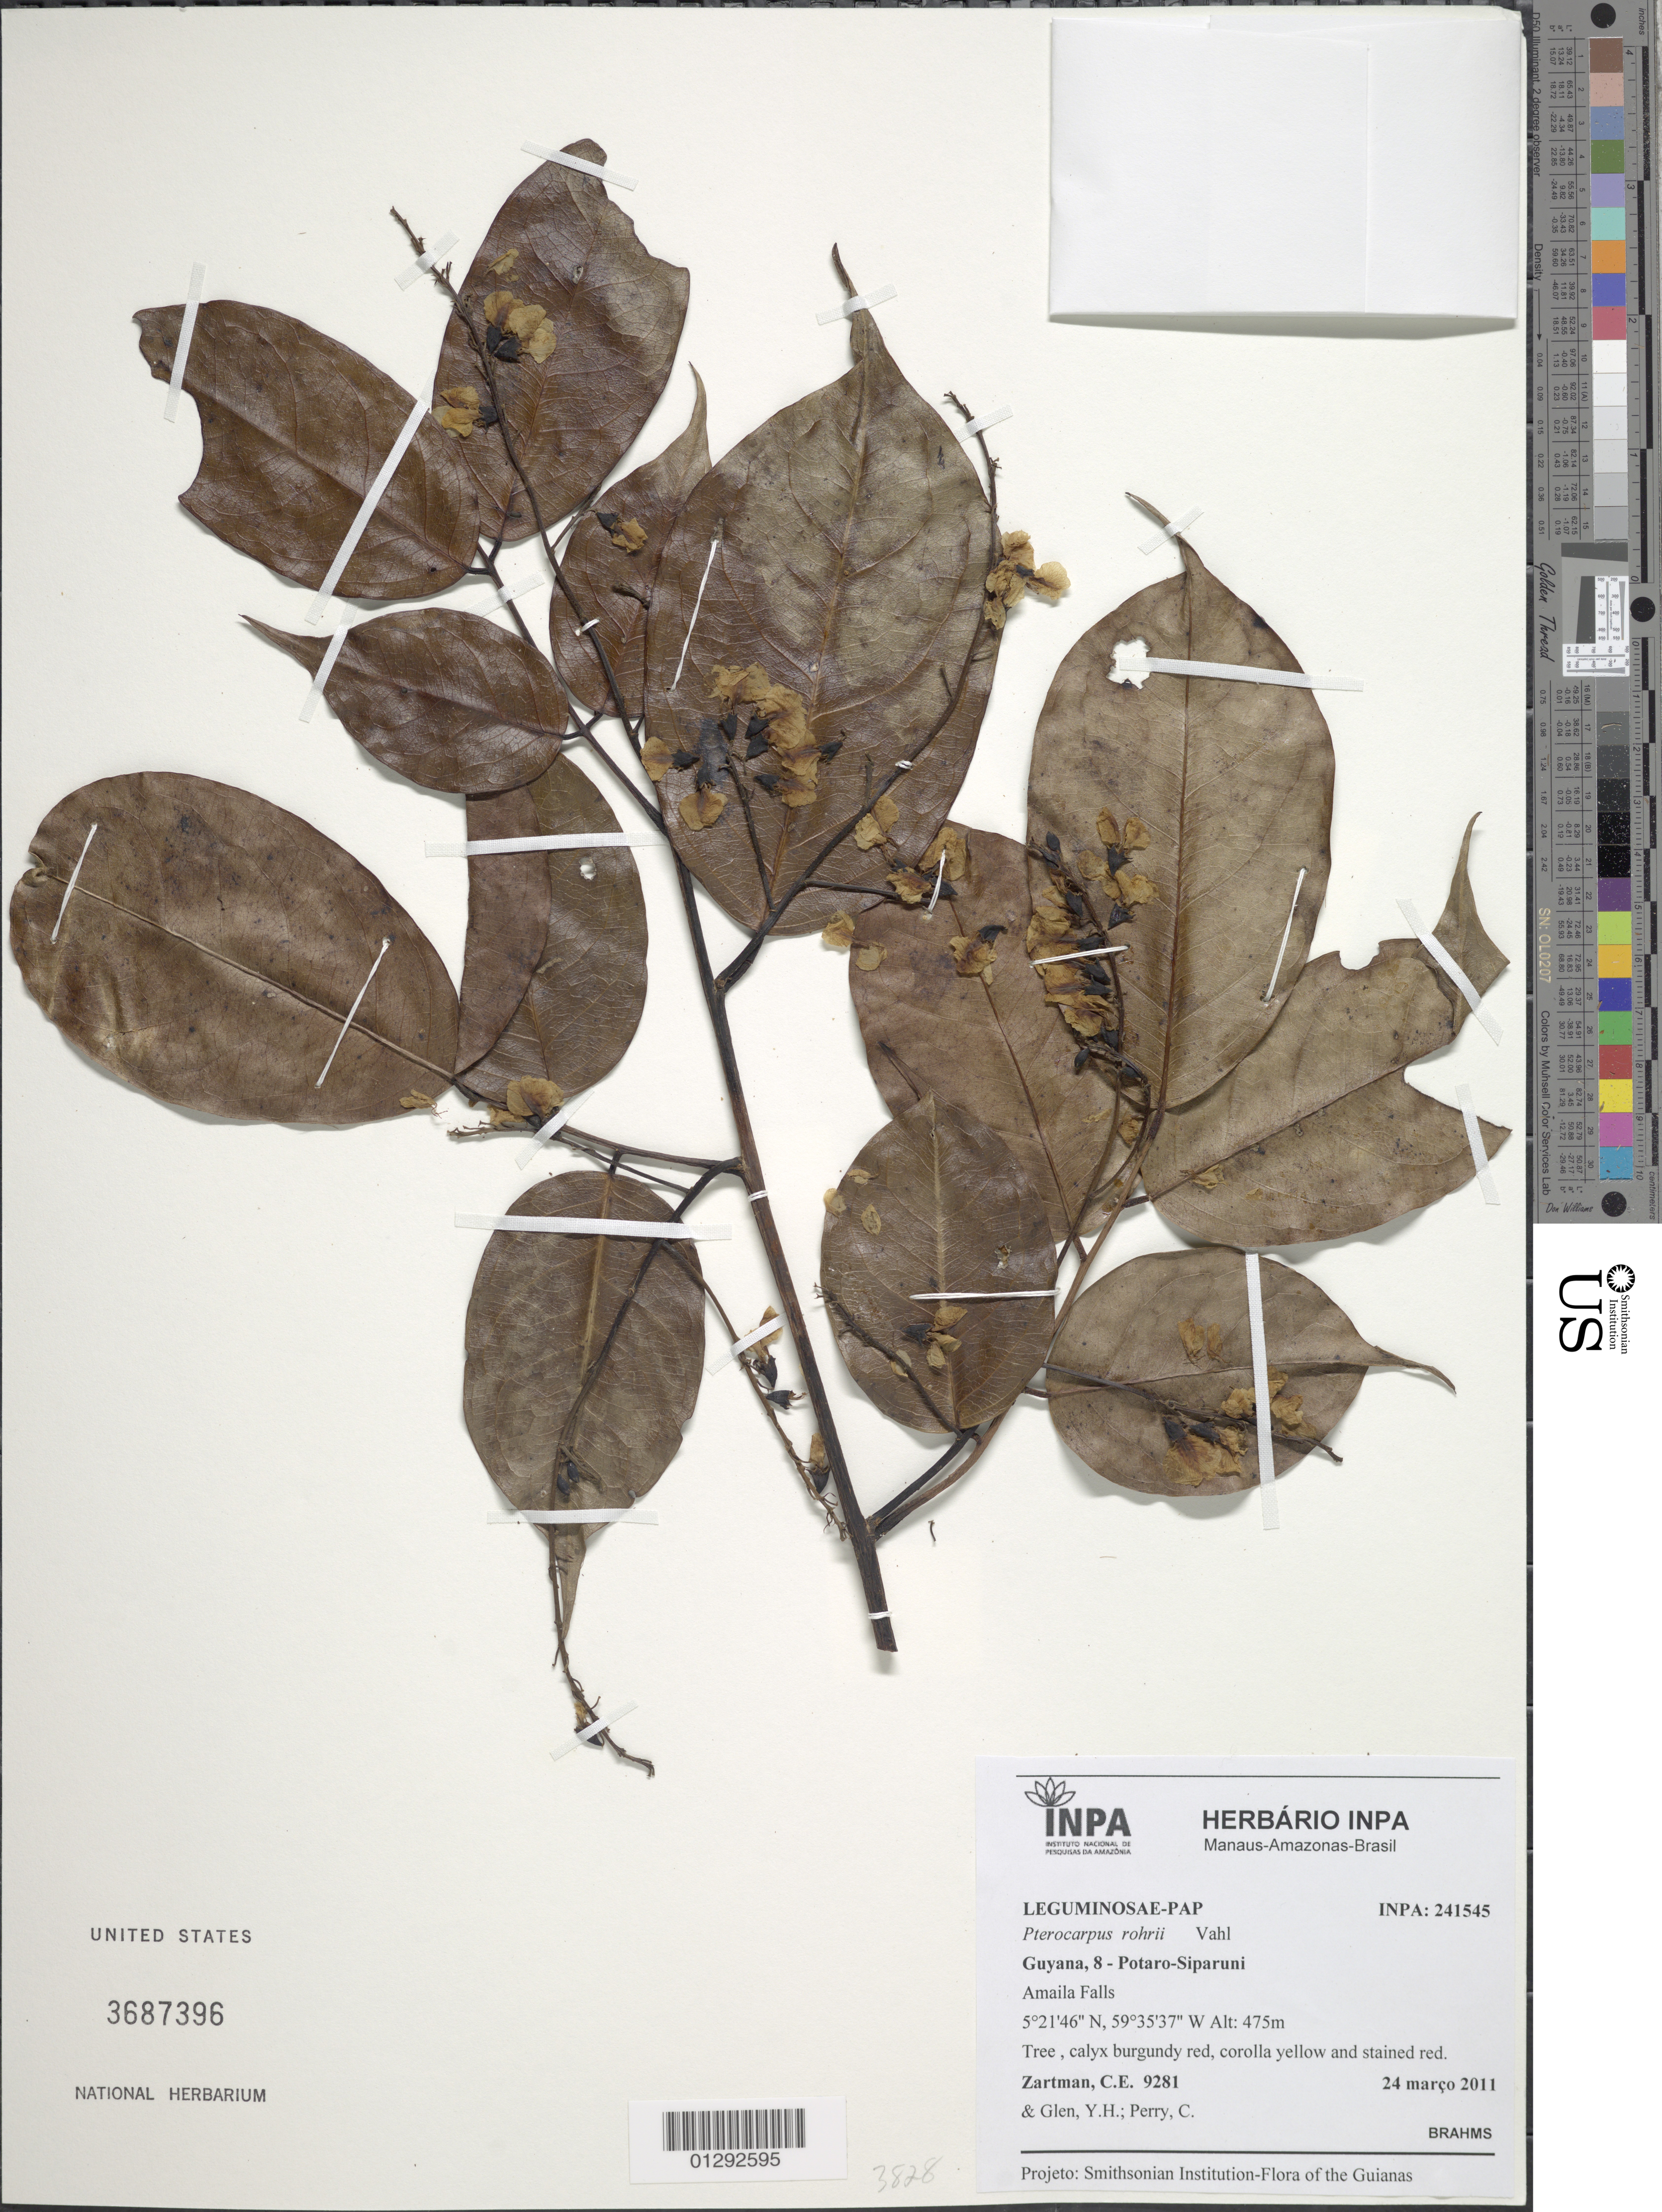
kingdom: Plantae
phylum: Tracheophyta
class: Magnoliopsida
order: Fabales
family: Fabaceae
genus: Pterocarpus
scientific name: Pterocarpus rohrii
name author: Vahl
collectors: C. Zartman, M. Pombo, Y. Glen & C. Perry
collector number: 9281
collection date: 2011-03-24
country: Guyana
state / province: Potaro-Siparuni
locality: Amaila Falls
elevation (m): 475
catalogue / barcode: US 3687396